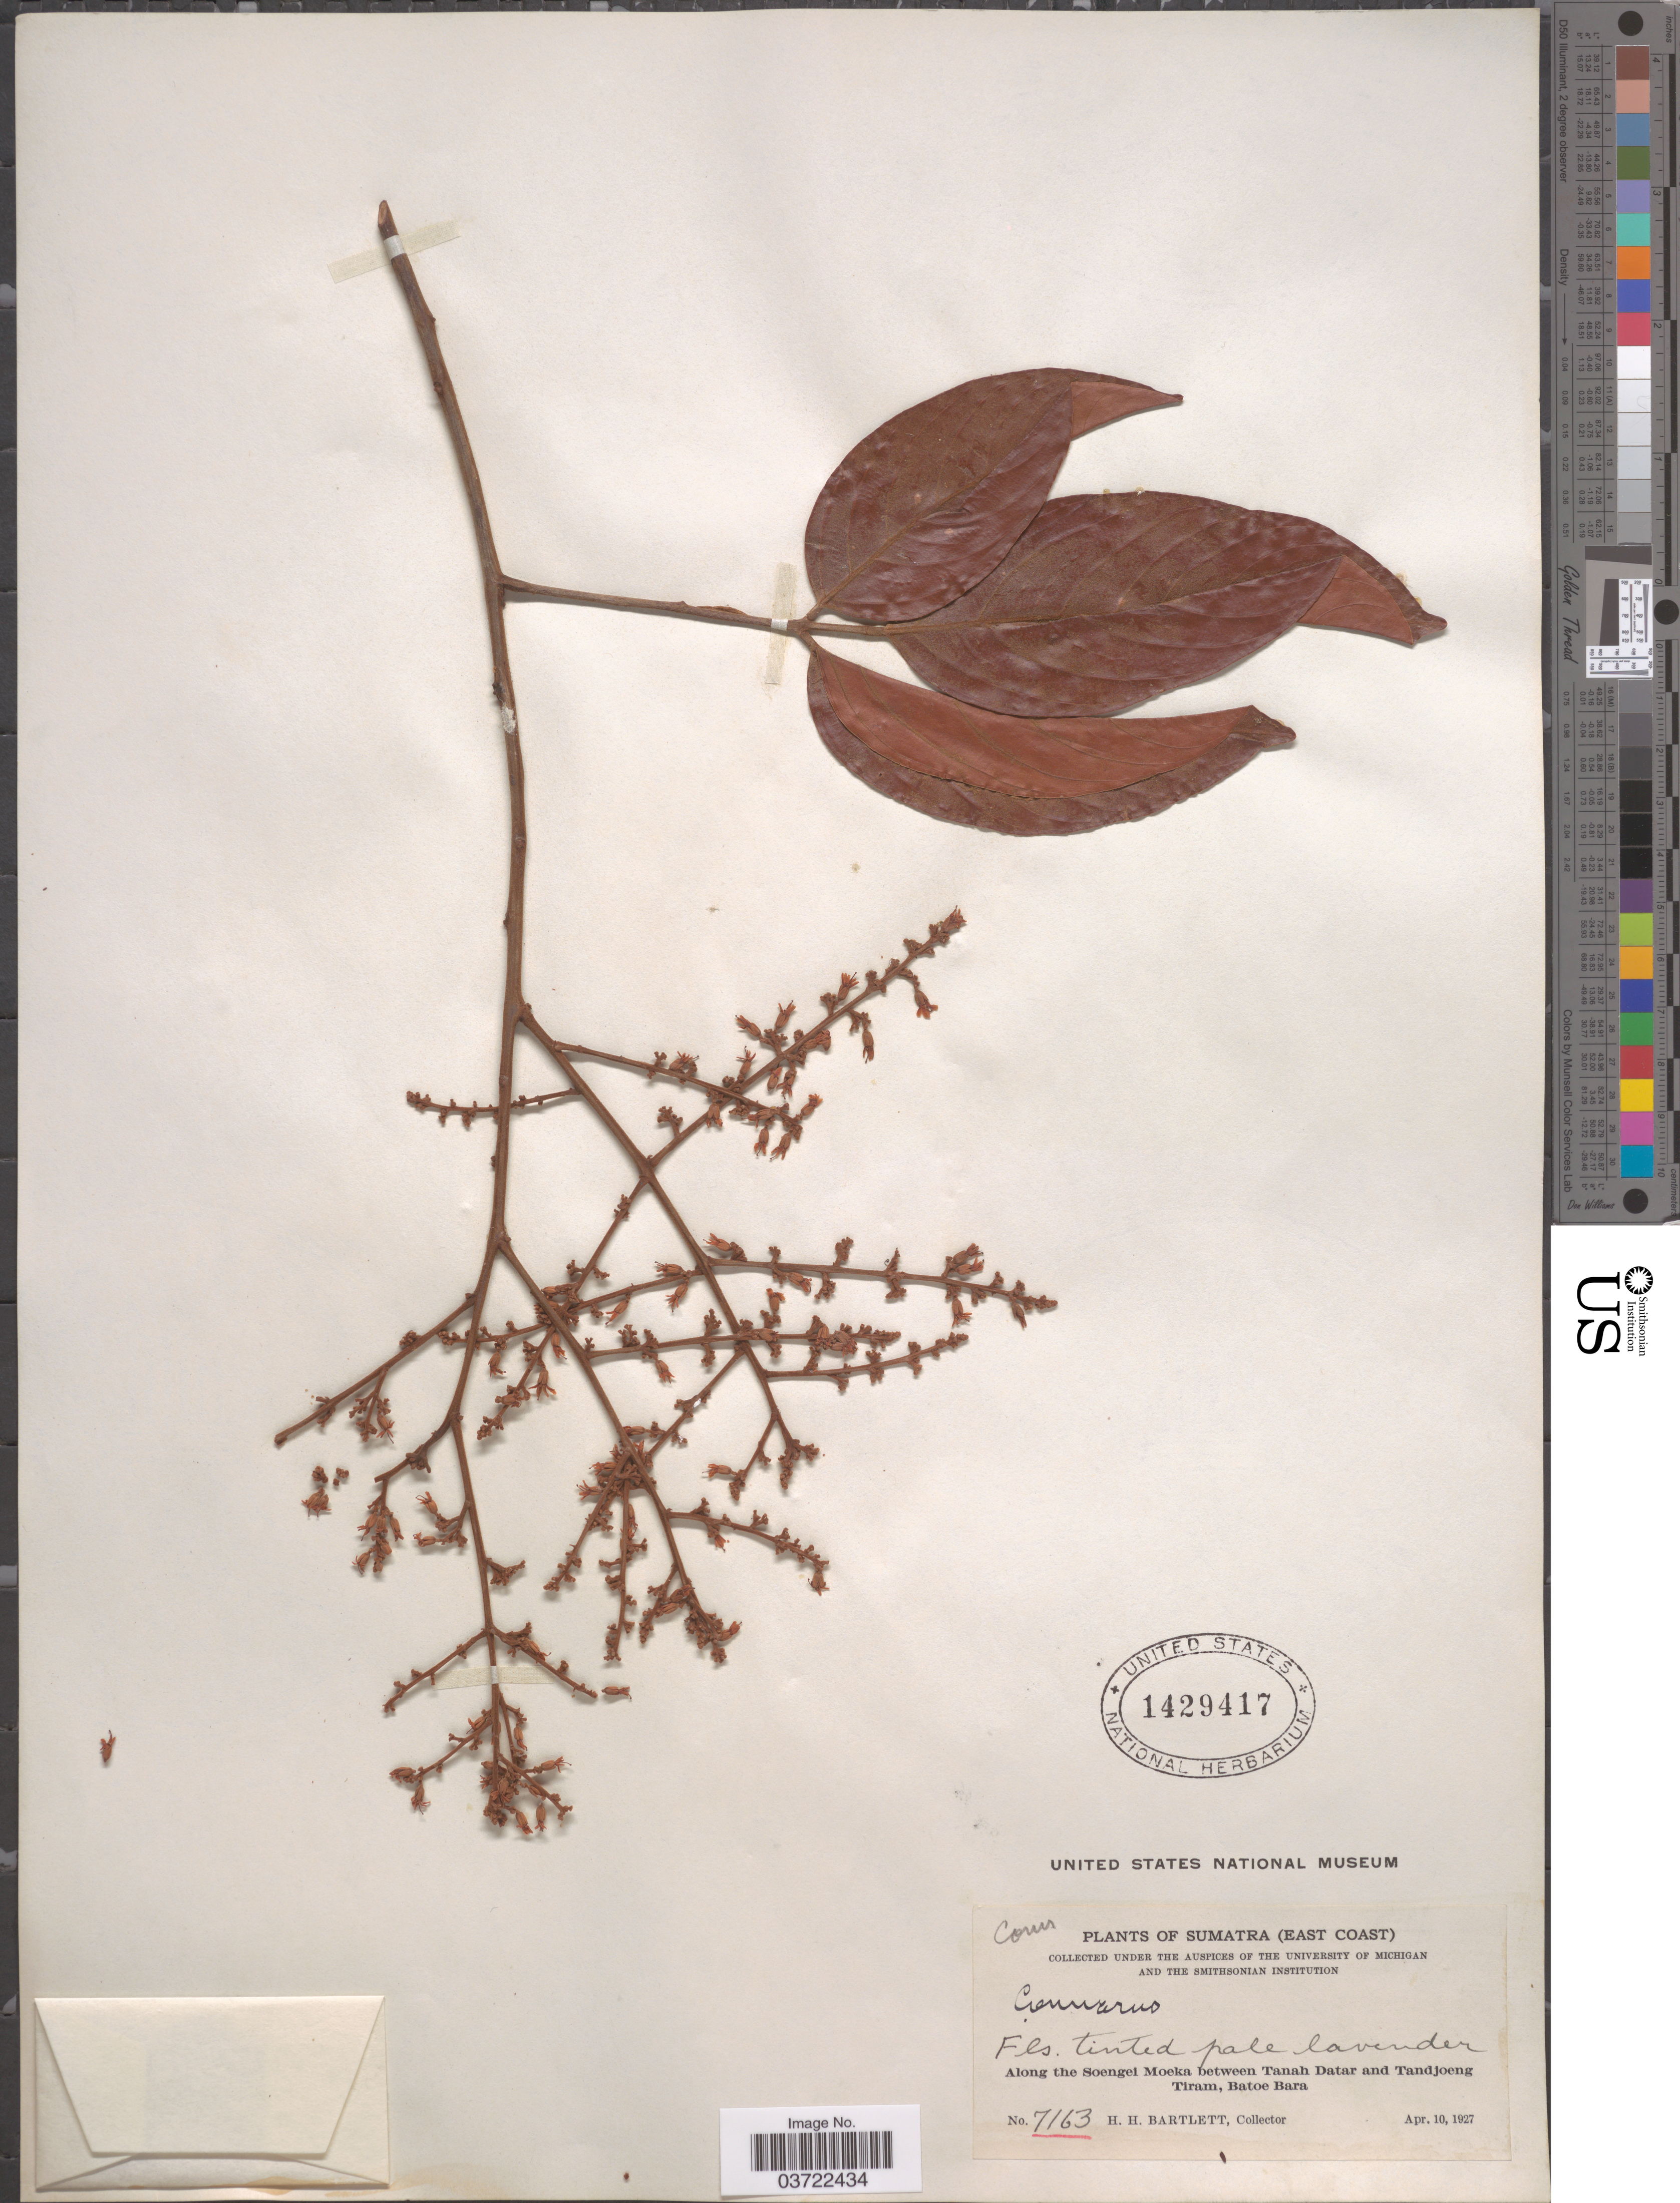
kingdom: Plantae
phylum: Tracheophyta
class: Magnoliopsida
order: Oxalidales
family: Connaraceae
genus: Connarus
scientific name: Connarus sp.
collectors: H. H. Bartlett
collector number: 7163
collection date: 1927-04-10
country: Indonesia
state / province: Sumatra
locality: East Coast. Along the Soengei Moeka between Tanah Datar and Tandjoeng Tiram, Batoe Bara.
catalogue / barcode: US 1429417